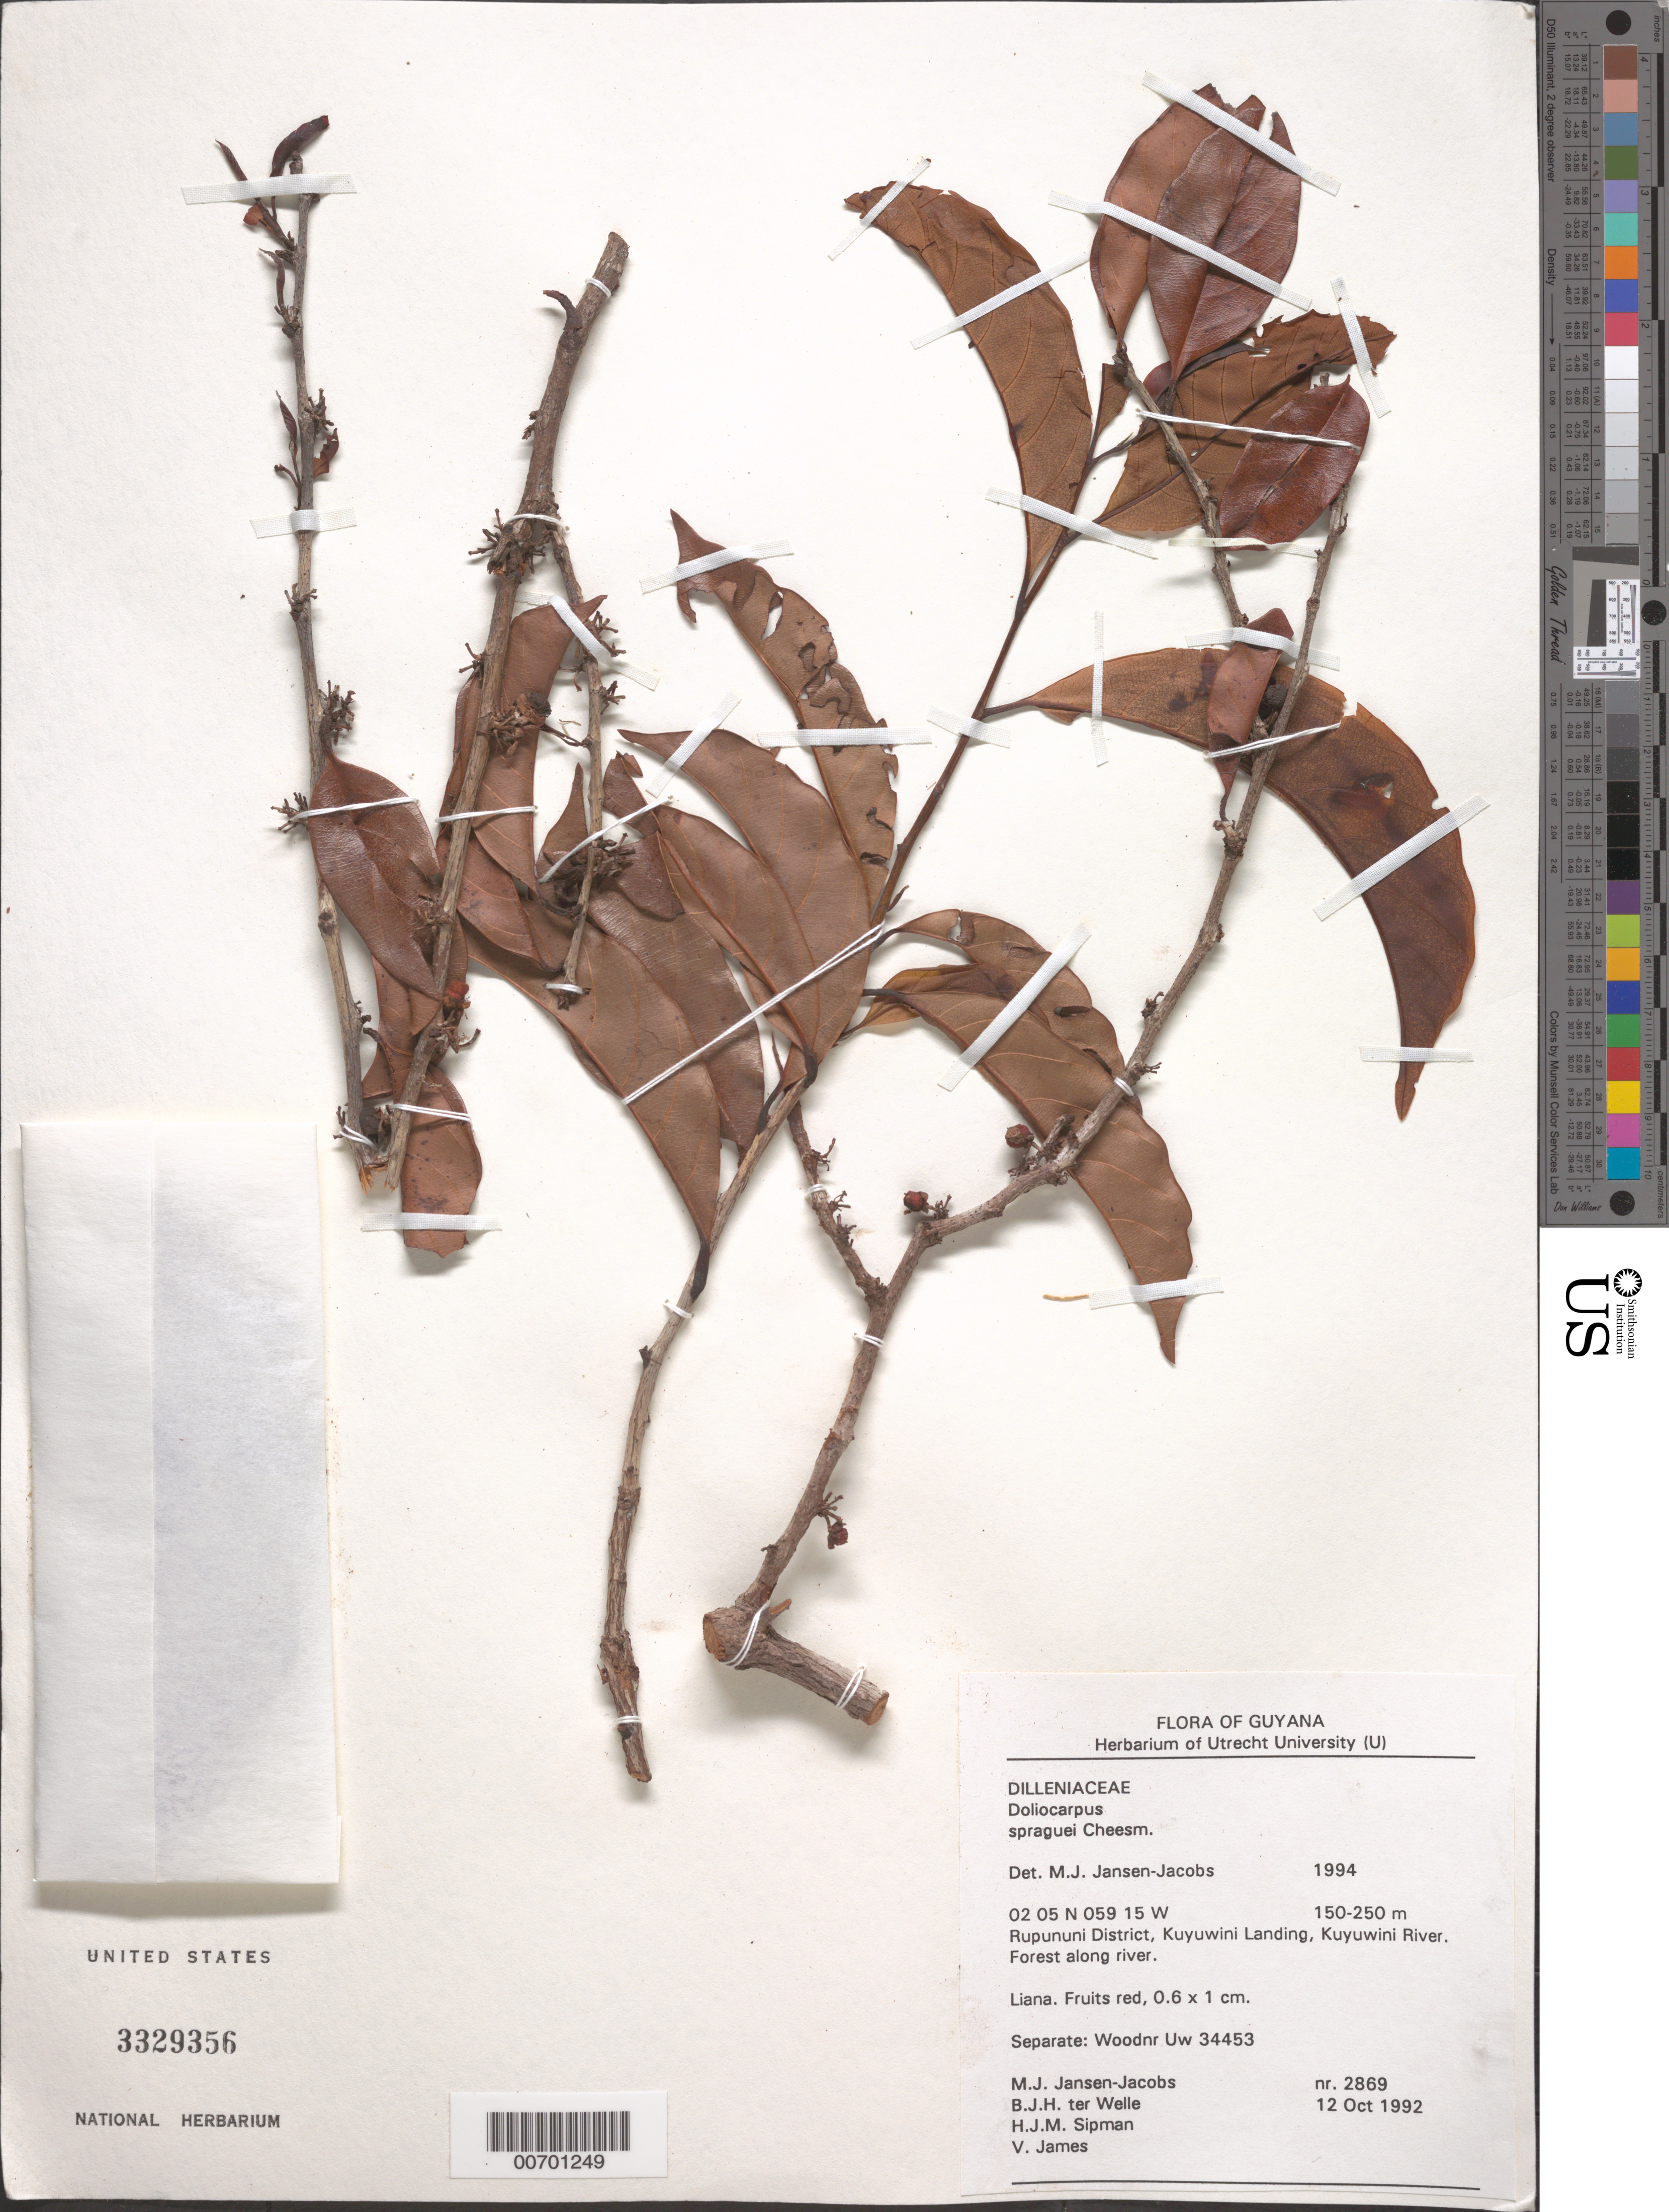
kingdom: Plantae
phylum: Tracheophyta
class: Magnoliopsida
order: Dilleniales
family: Dilleniaceae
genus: Doliocarpus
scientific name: Doliocarpus spraguei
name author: Cheesman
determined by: Jansen-Jacobs, M. J., (U), Nationaal Herbarium Nederland, Utrecht University branch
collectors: M. J. Jansen-Jacobs, B. Welle, H. J. M. Sipman & V. James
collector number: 2869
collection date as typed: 12-Oct-92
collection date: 1992-10-12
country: Guyana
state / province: U. Takutu-U. Essequibo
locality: Kuyuwini Landing, Kuyuwini River, Rupununi District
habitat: Forest along river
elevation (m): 150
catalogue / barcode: US 3329356